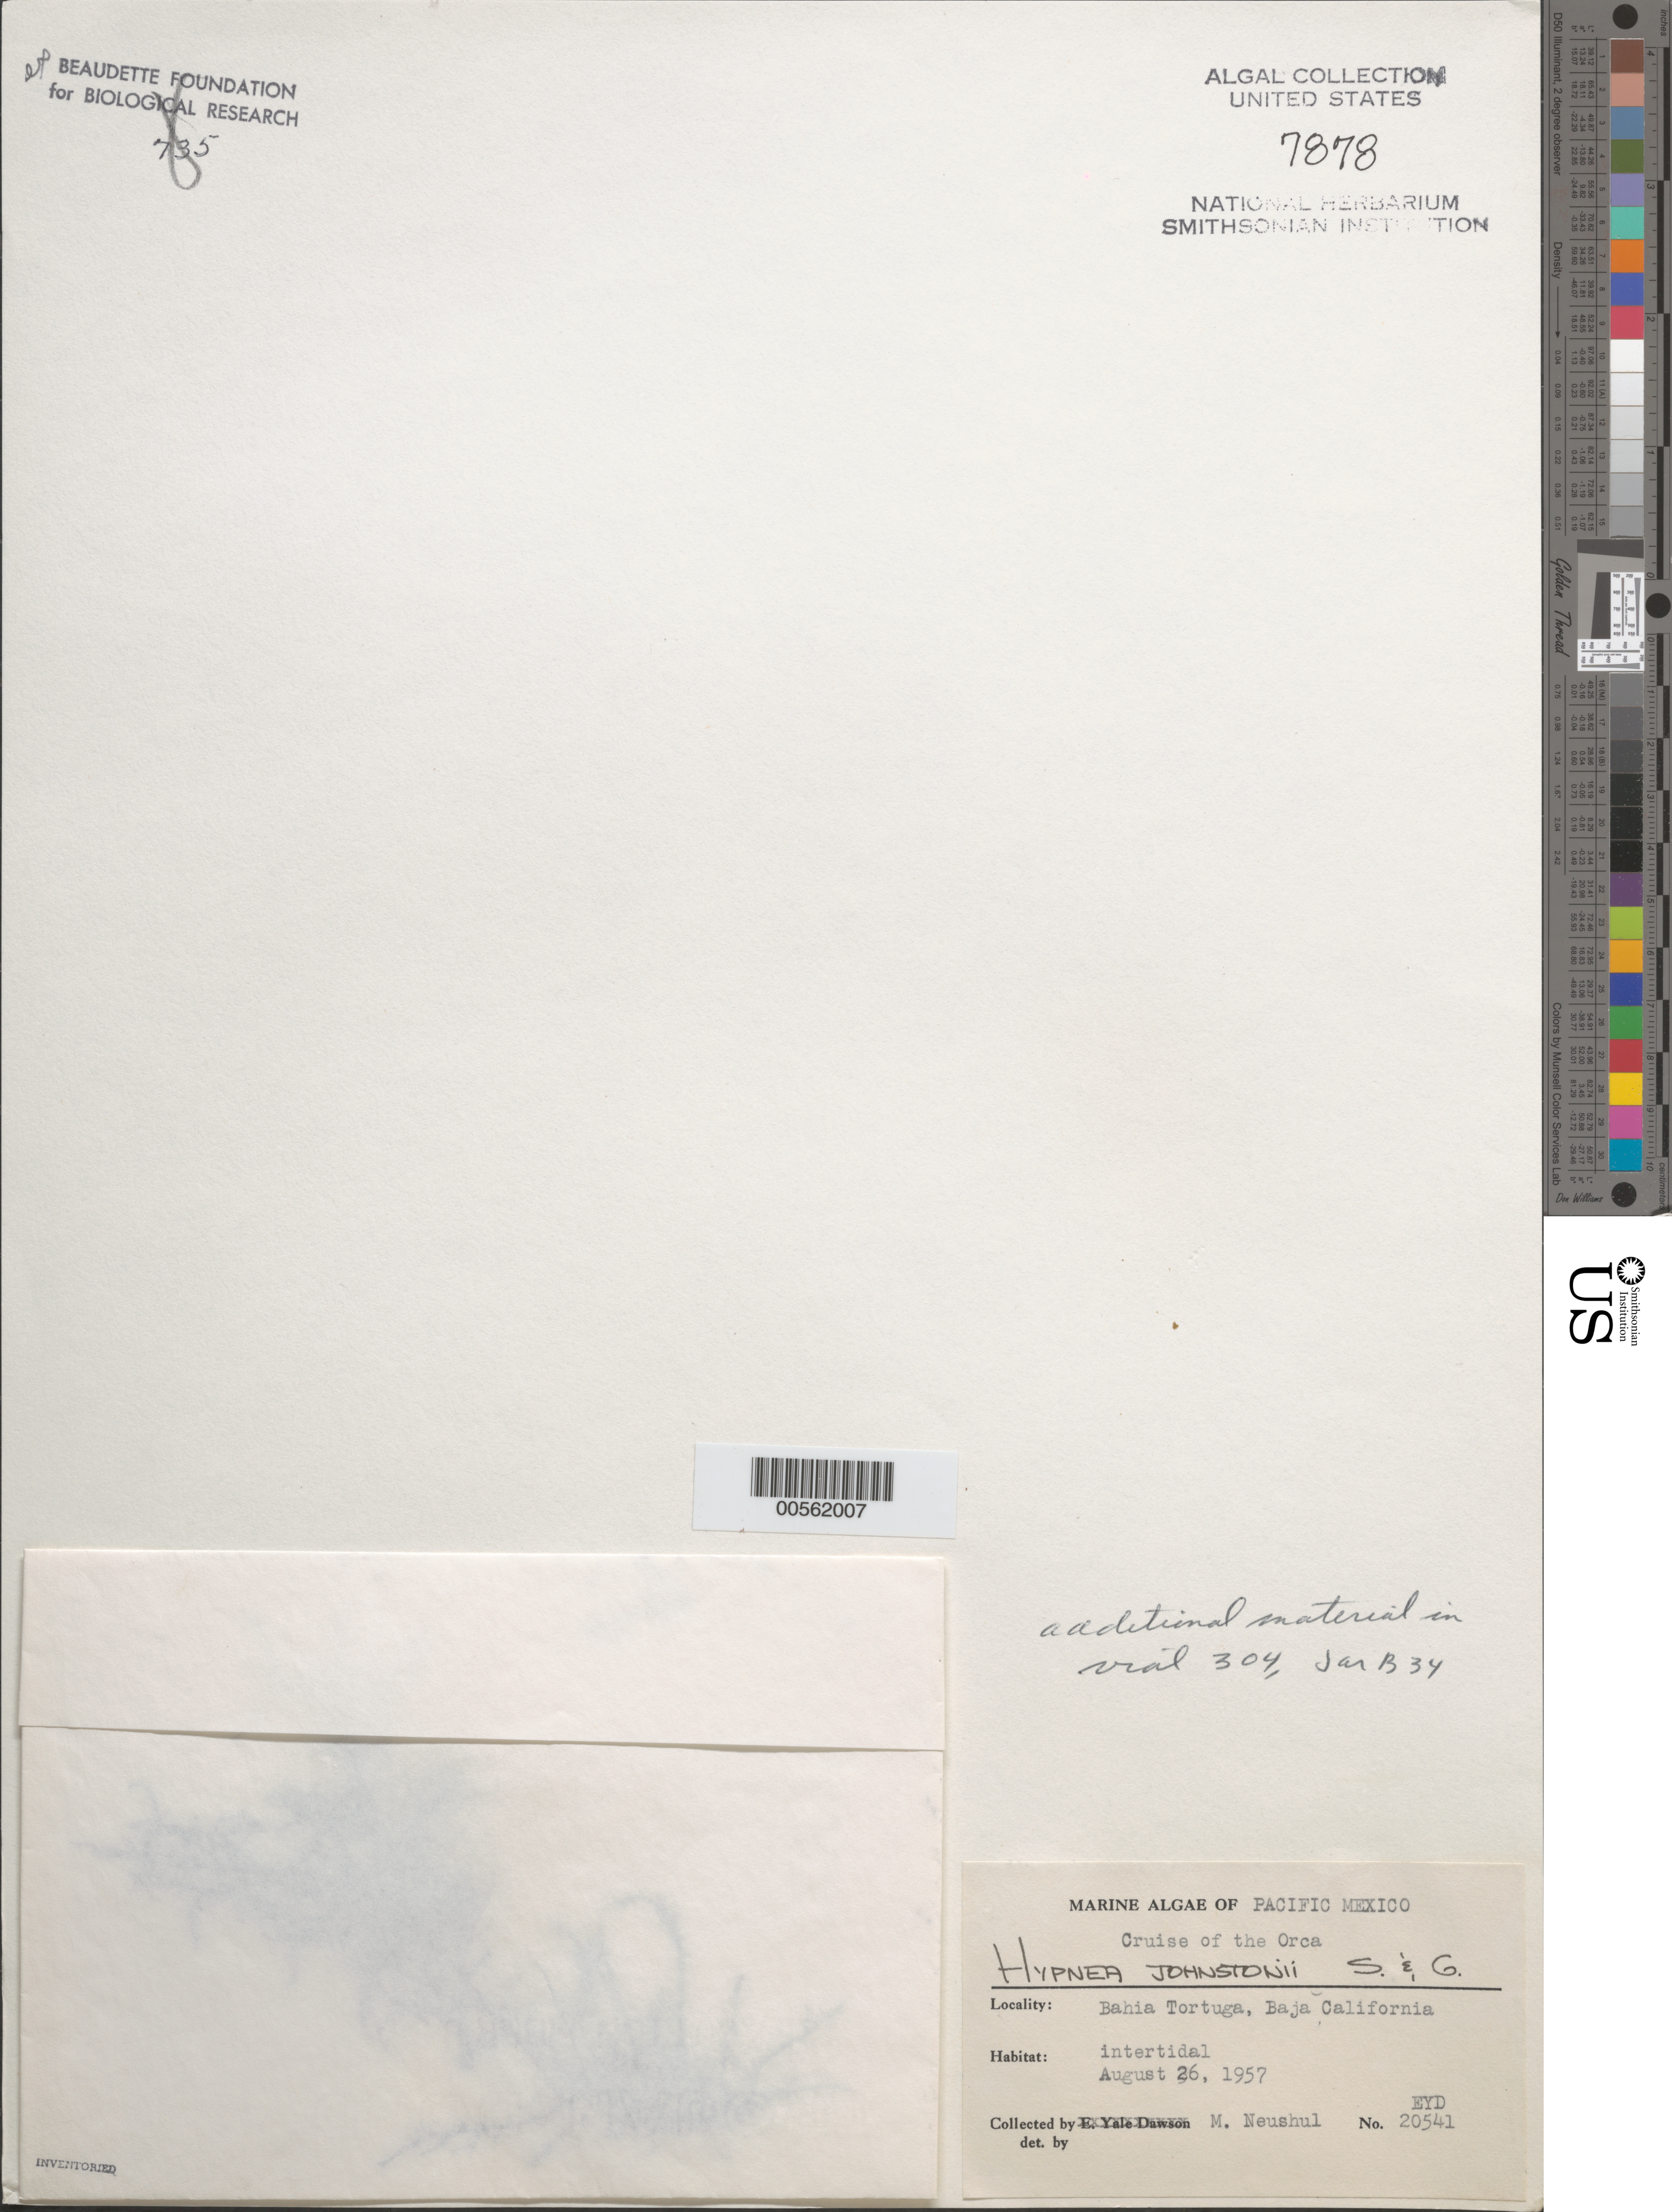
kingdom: Plantae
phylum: Rhodophyta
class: Florideophyceae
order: Gigartinales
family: Cystocloniaceae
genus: Hypnea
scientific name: Hypnea johnstonii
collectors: M. Neushul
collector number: EYD 20541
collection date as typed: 26 Aug 1957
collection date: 1957-08-26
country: Mexico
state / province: Baja California Sur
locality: Bahia Tortuga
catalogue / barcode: US 7878